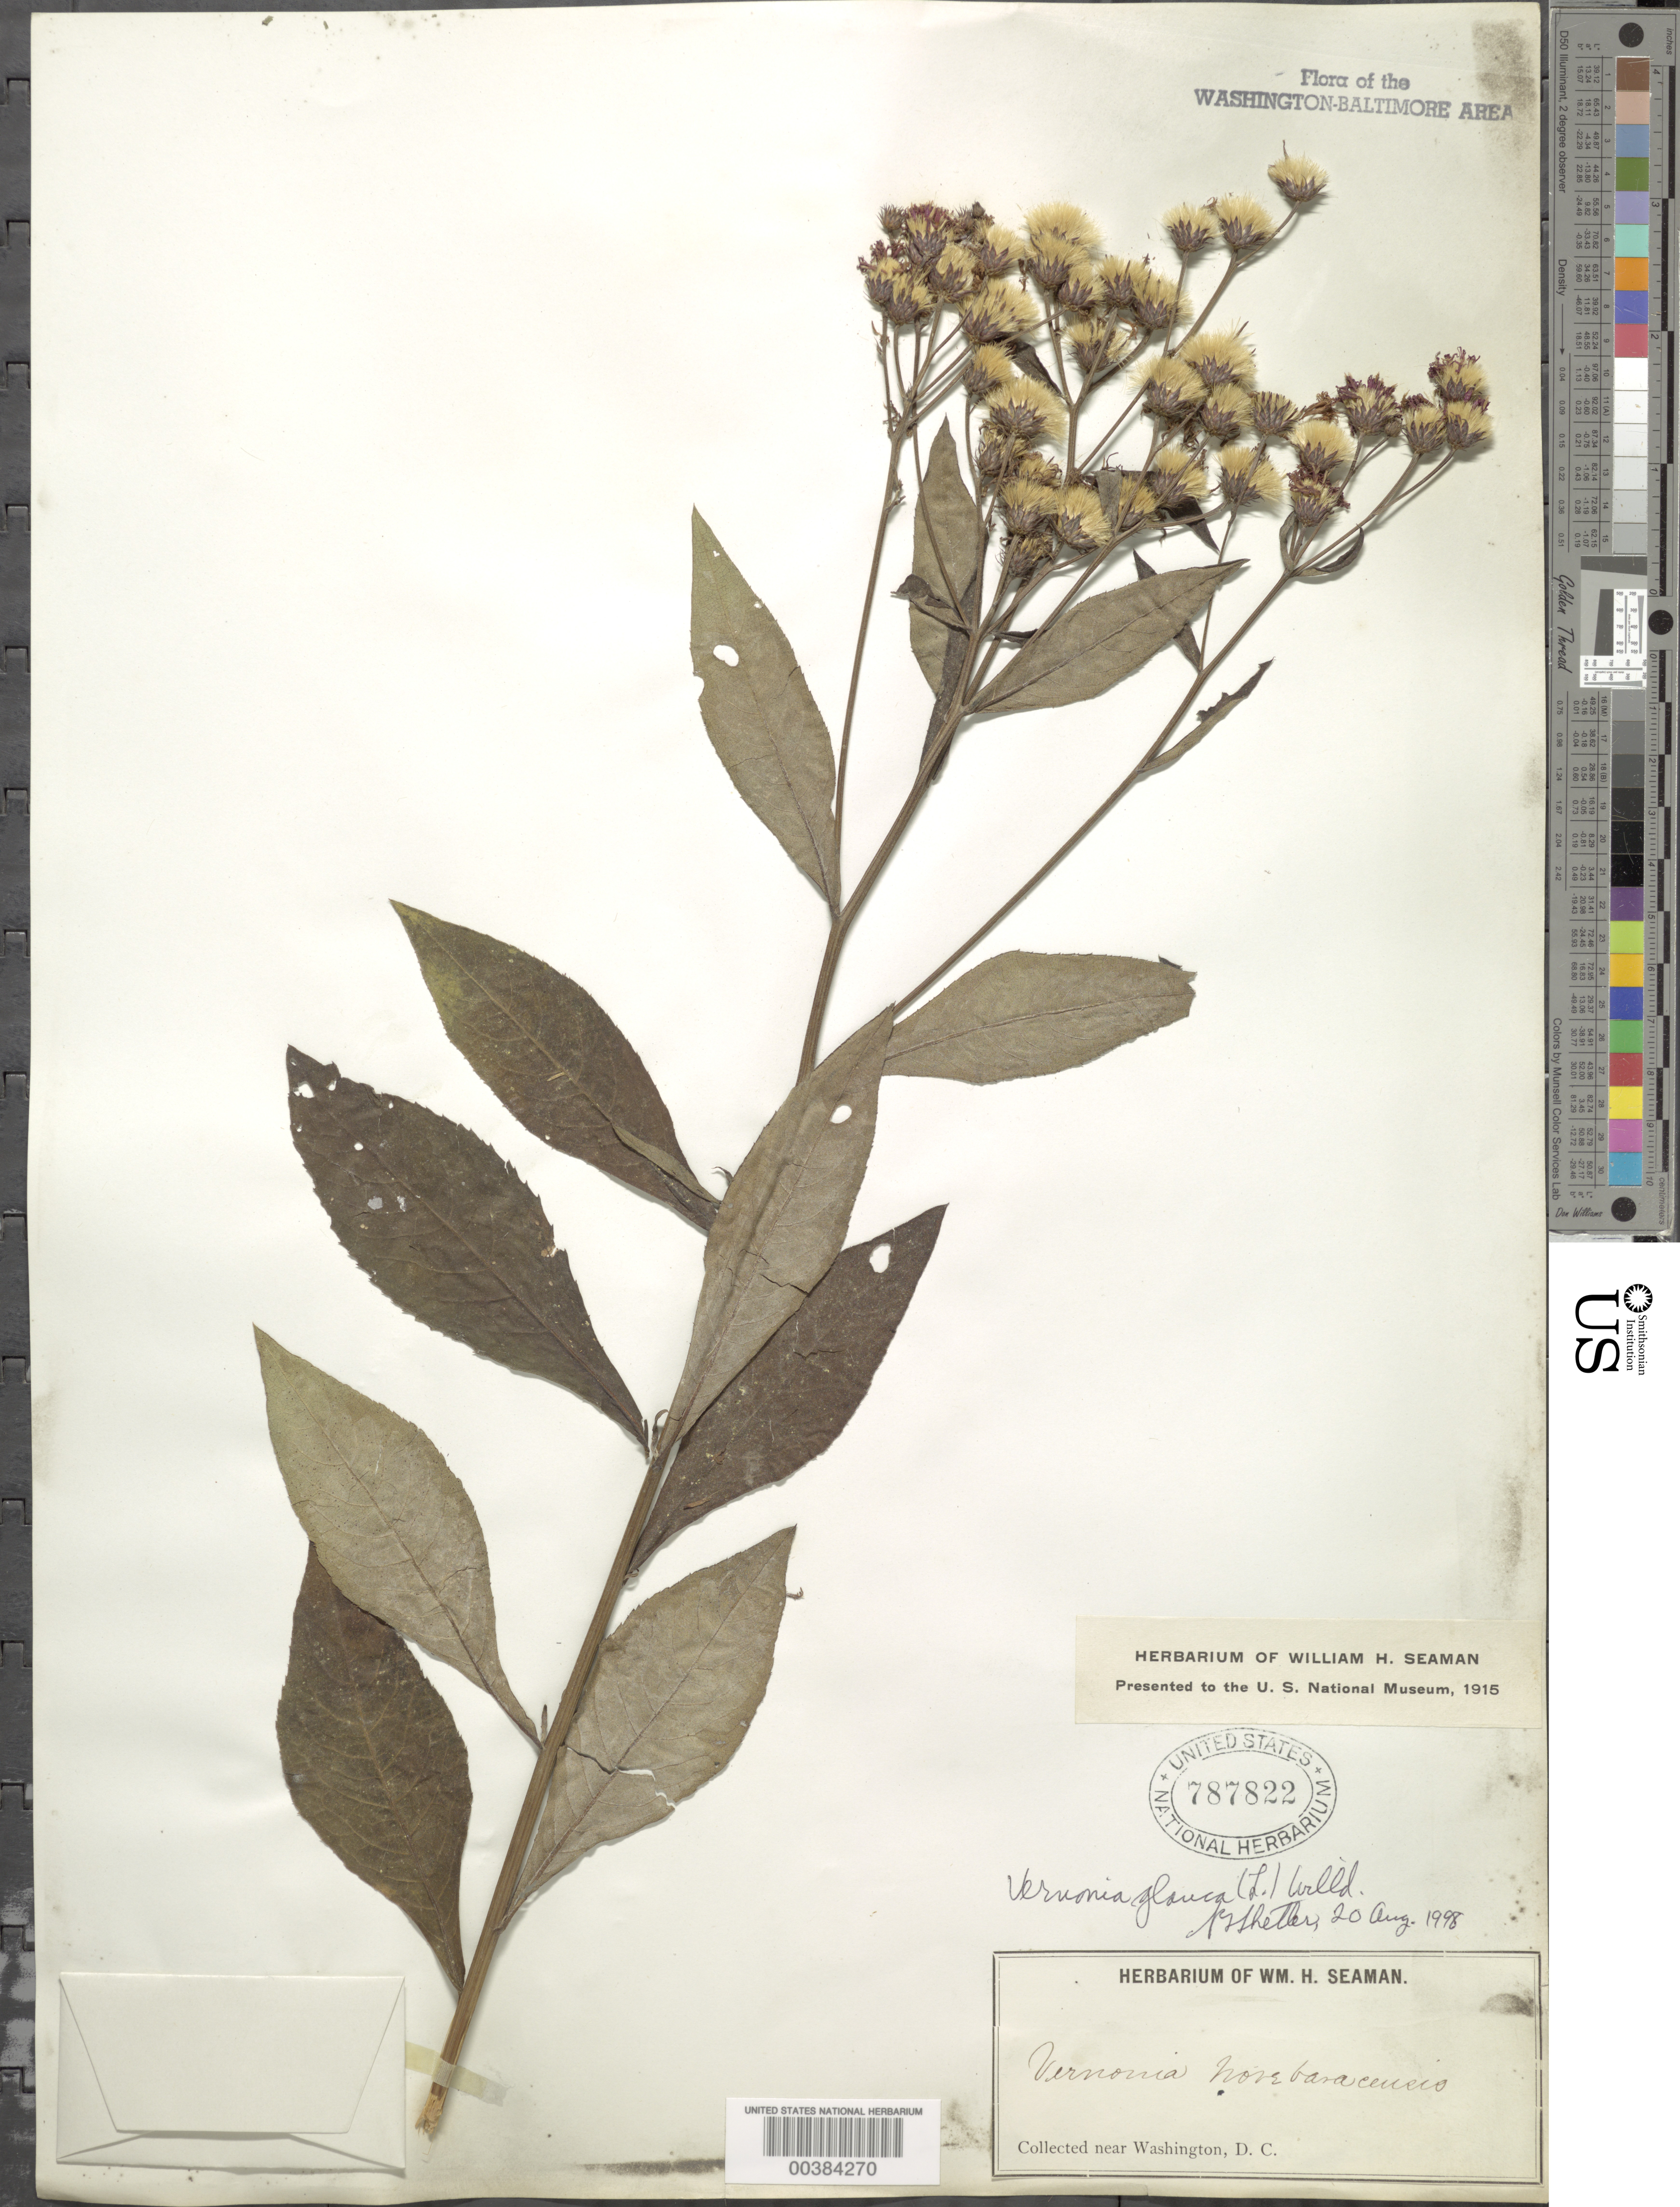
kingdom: Plantae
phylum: Tracheophyta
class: Magnoliopsida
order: Asterales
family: Asteraceae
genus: Vernonia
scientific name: Vernonia glauca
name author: (L.) Willd.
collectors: W. Seaman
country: United States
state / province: District of Columbia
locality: Washington DC Area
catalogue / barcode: US 787822